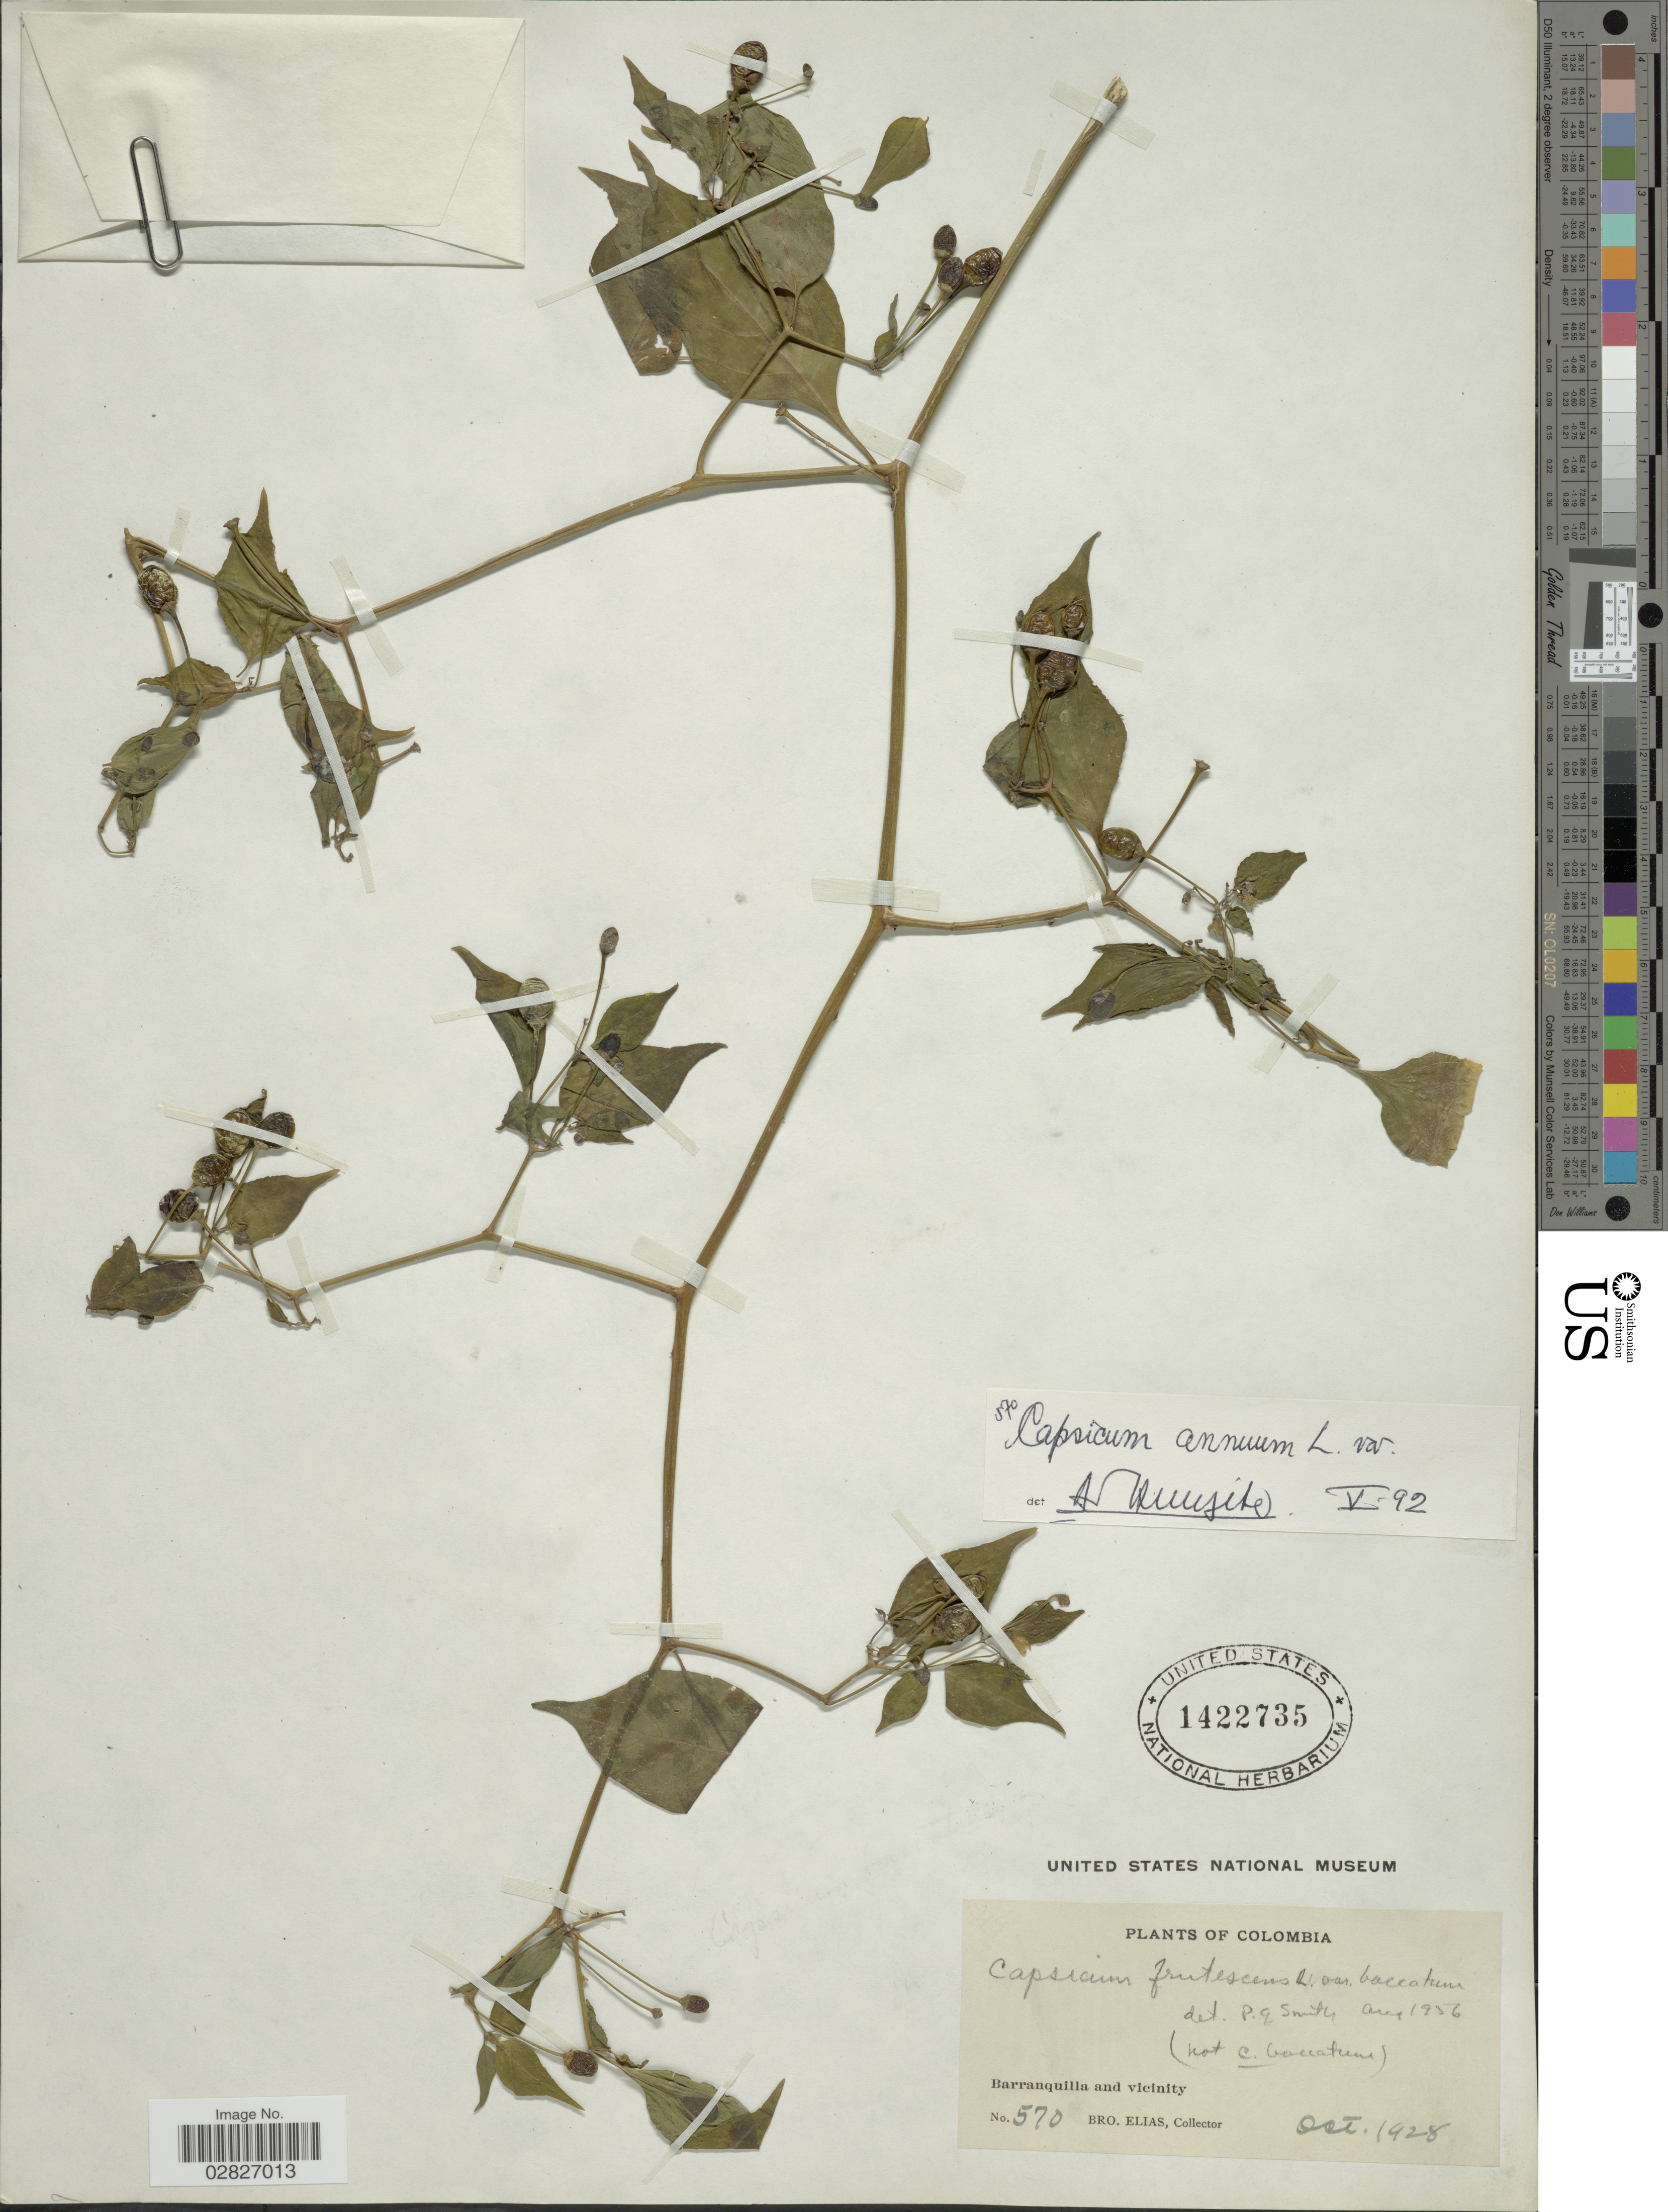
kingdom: Plantae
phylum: Tracheophyta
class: Magnoliopsida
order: Solanales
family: Solanaceae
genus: Capsicum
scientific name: Capsicum annuum 'Habanero'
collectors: Bro. Elias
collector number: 570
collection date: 1928-10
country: Colombia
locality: Barranquilla and vicinity.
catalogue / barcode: US 1422735